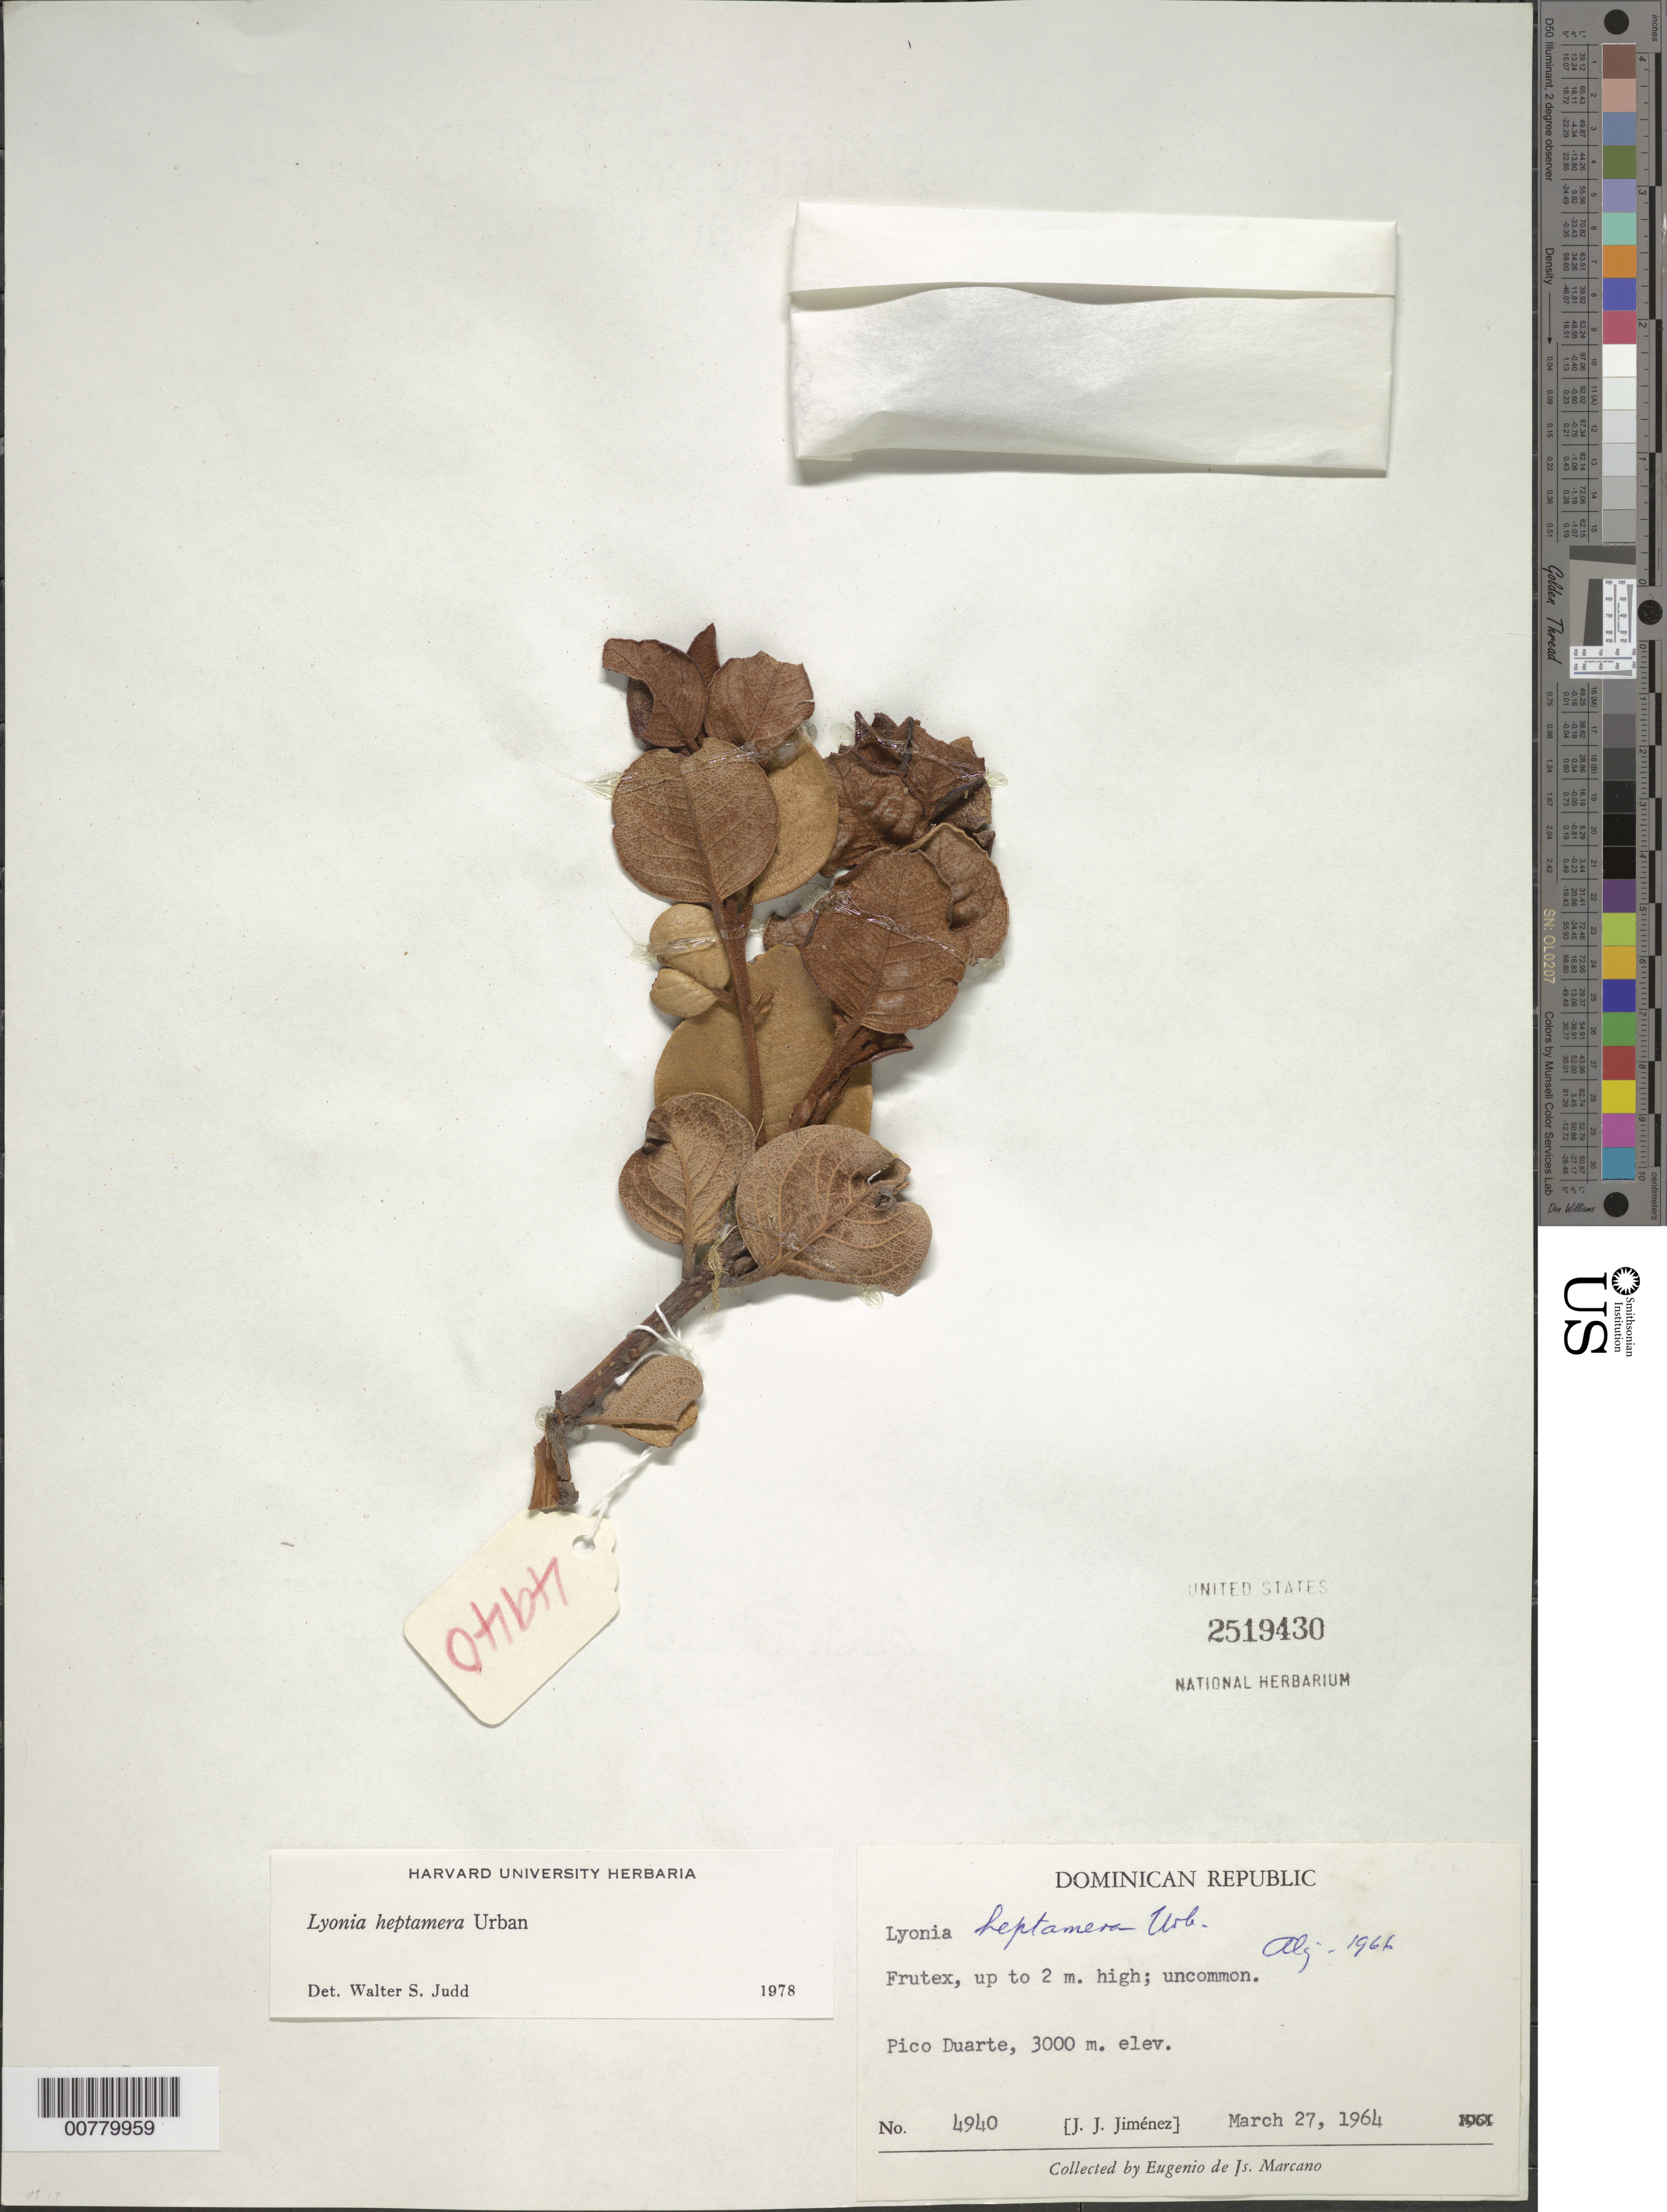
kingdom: Plantae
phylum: Tracheophyta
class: Magnoliopsida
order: Ericales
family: Ericaceae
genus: Lyonia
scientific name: Lyonia heptamera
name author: Urb.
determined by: Judd, Walter S.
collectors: E. J. Marcano F.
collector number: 4940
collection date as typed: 27 Mar 1964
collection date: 1964-03-27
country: Dominican Republic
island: Hispaniola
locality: Duarte Peak.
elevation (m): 3000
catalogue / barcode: US 2519430